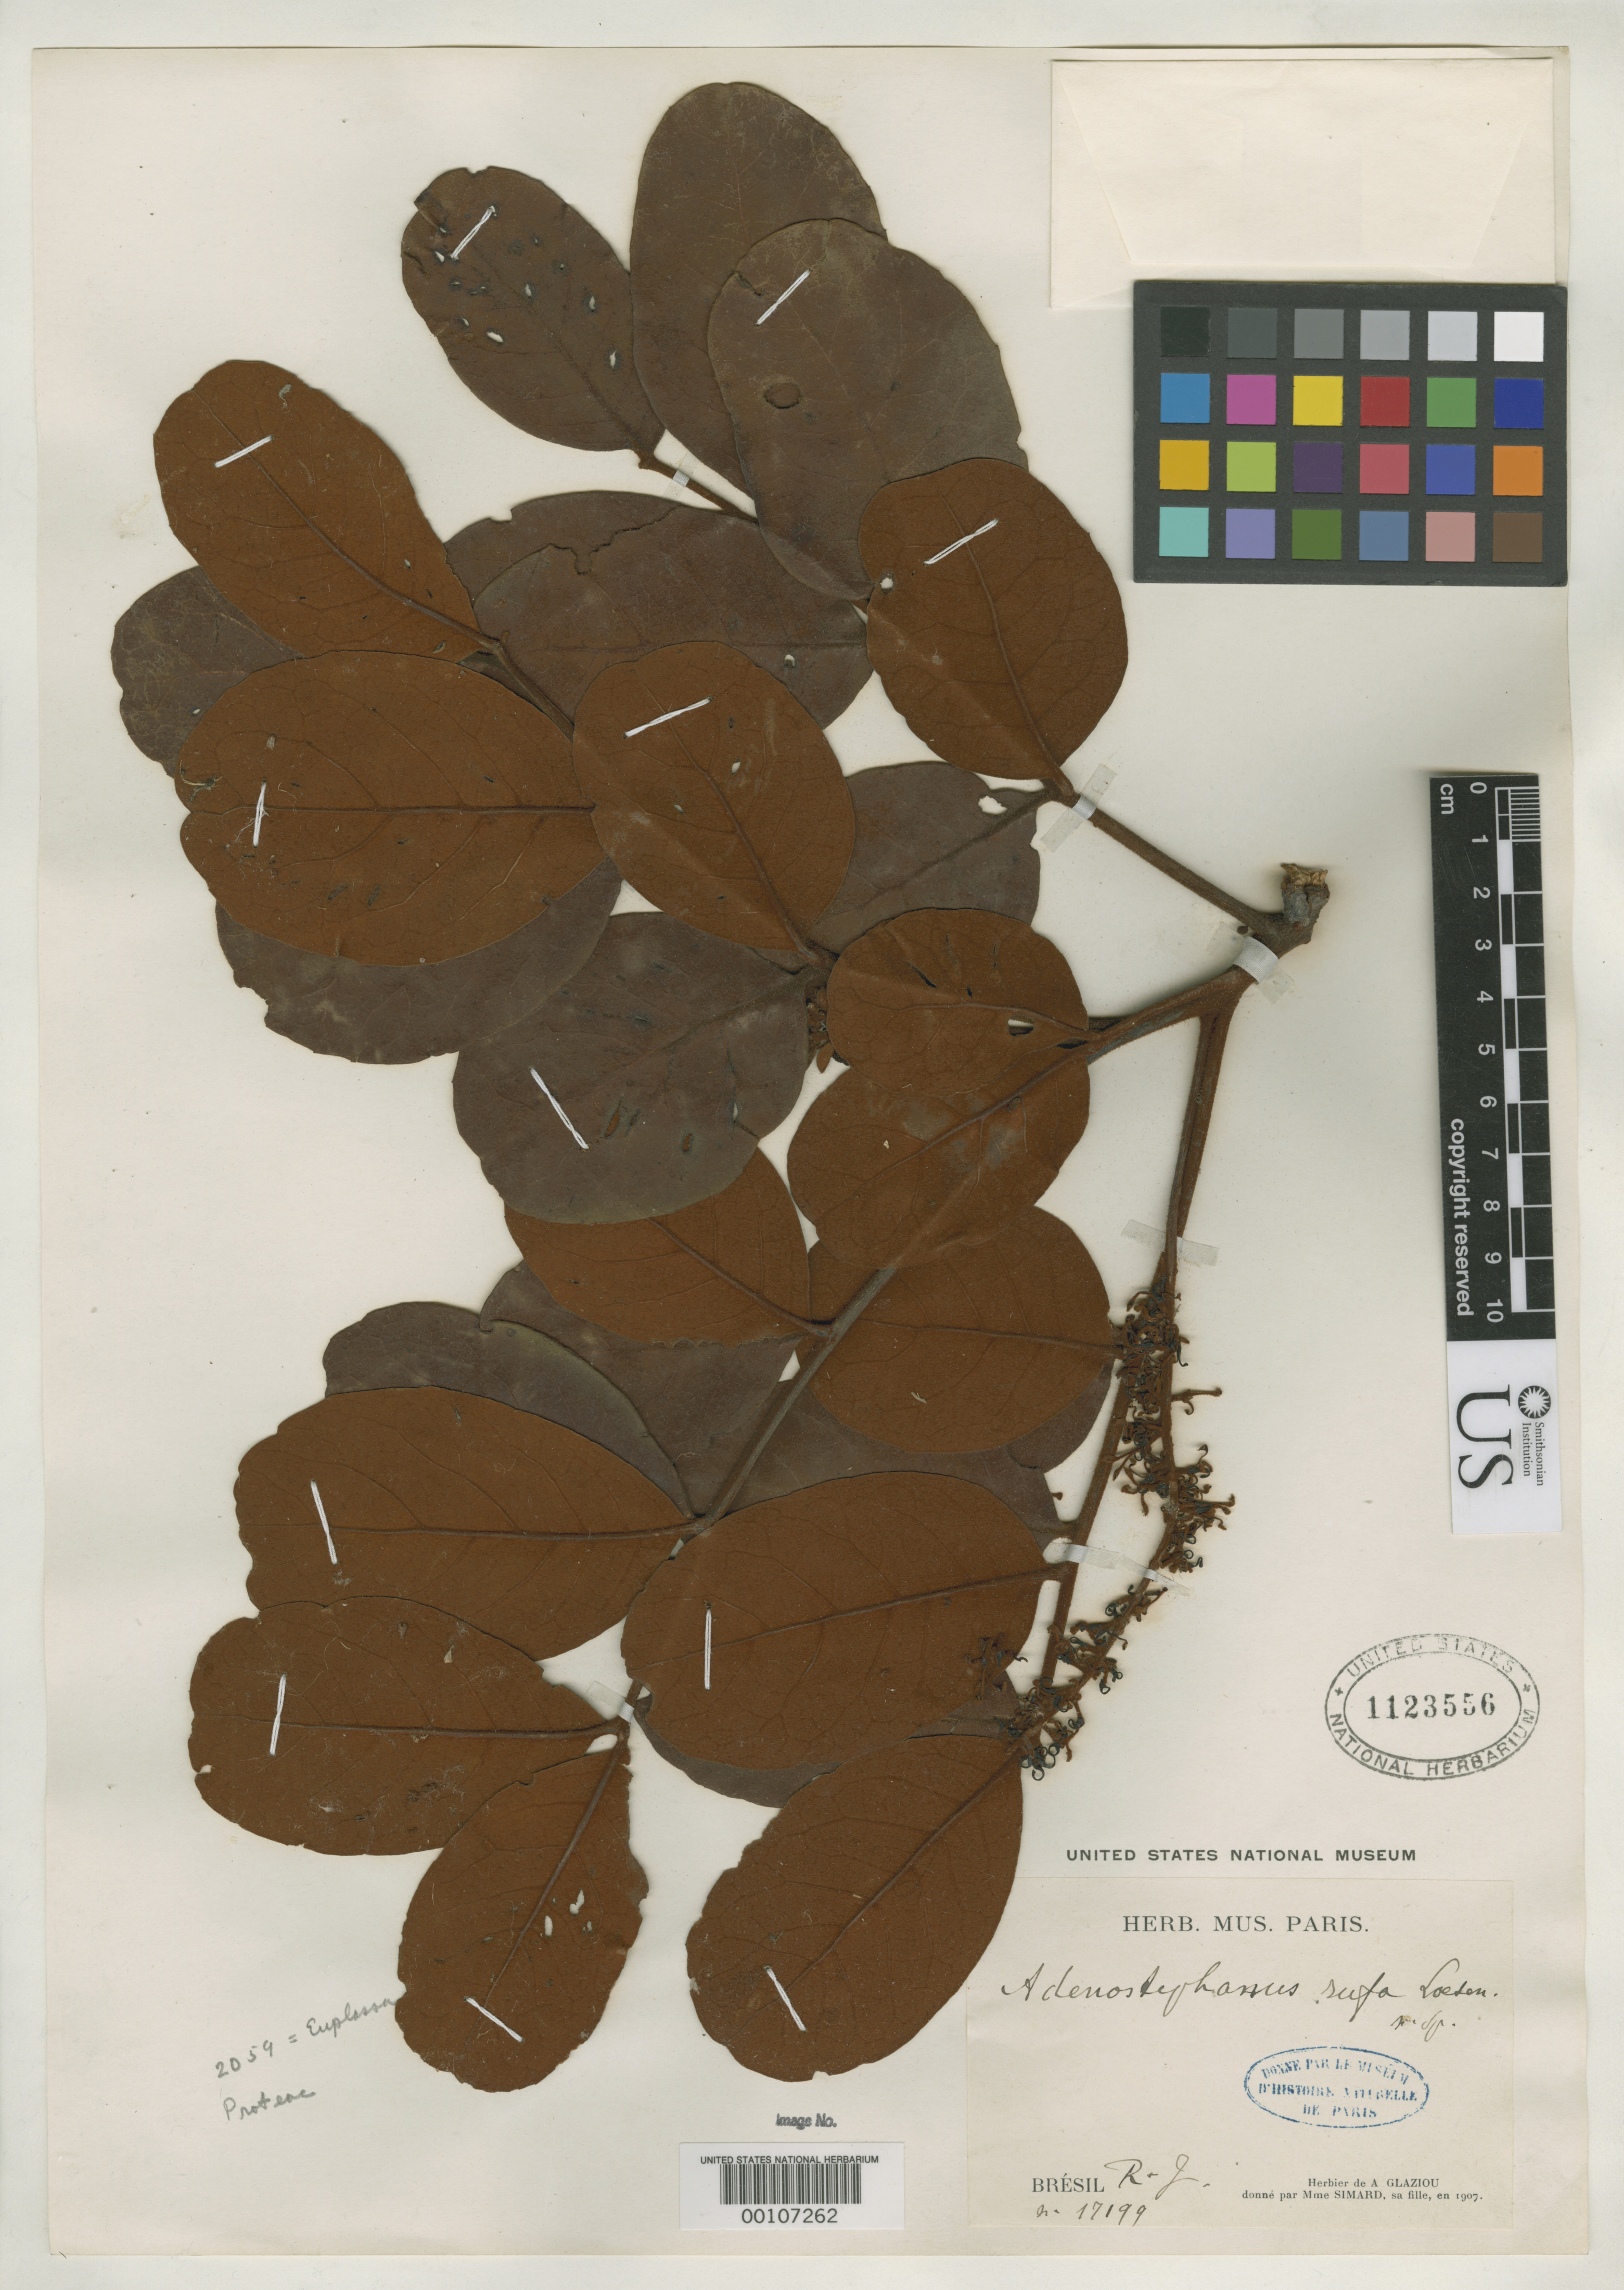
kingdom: Plantae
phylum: Tracheophyta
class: Magnoliopsida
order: Proteales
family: Proteaceae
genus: Adenostephanus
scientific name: Adenostephanus rufa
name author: Loes.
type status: Isotype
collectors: A. F. M. Glaziou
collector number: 17199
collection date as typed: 1907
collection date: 1907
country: Brazil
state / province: Rio de Janeiro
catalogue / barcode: US 1123556